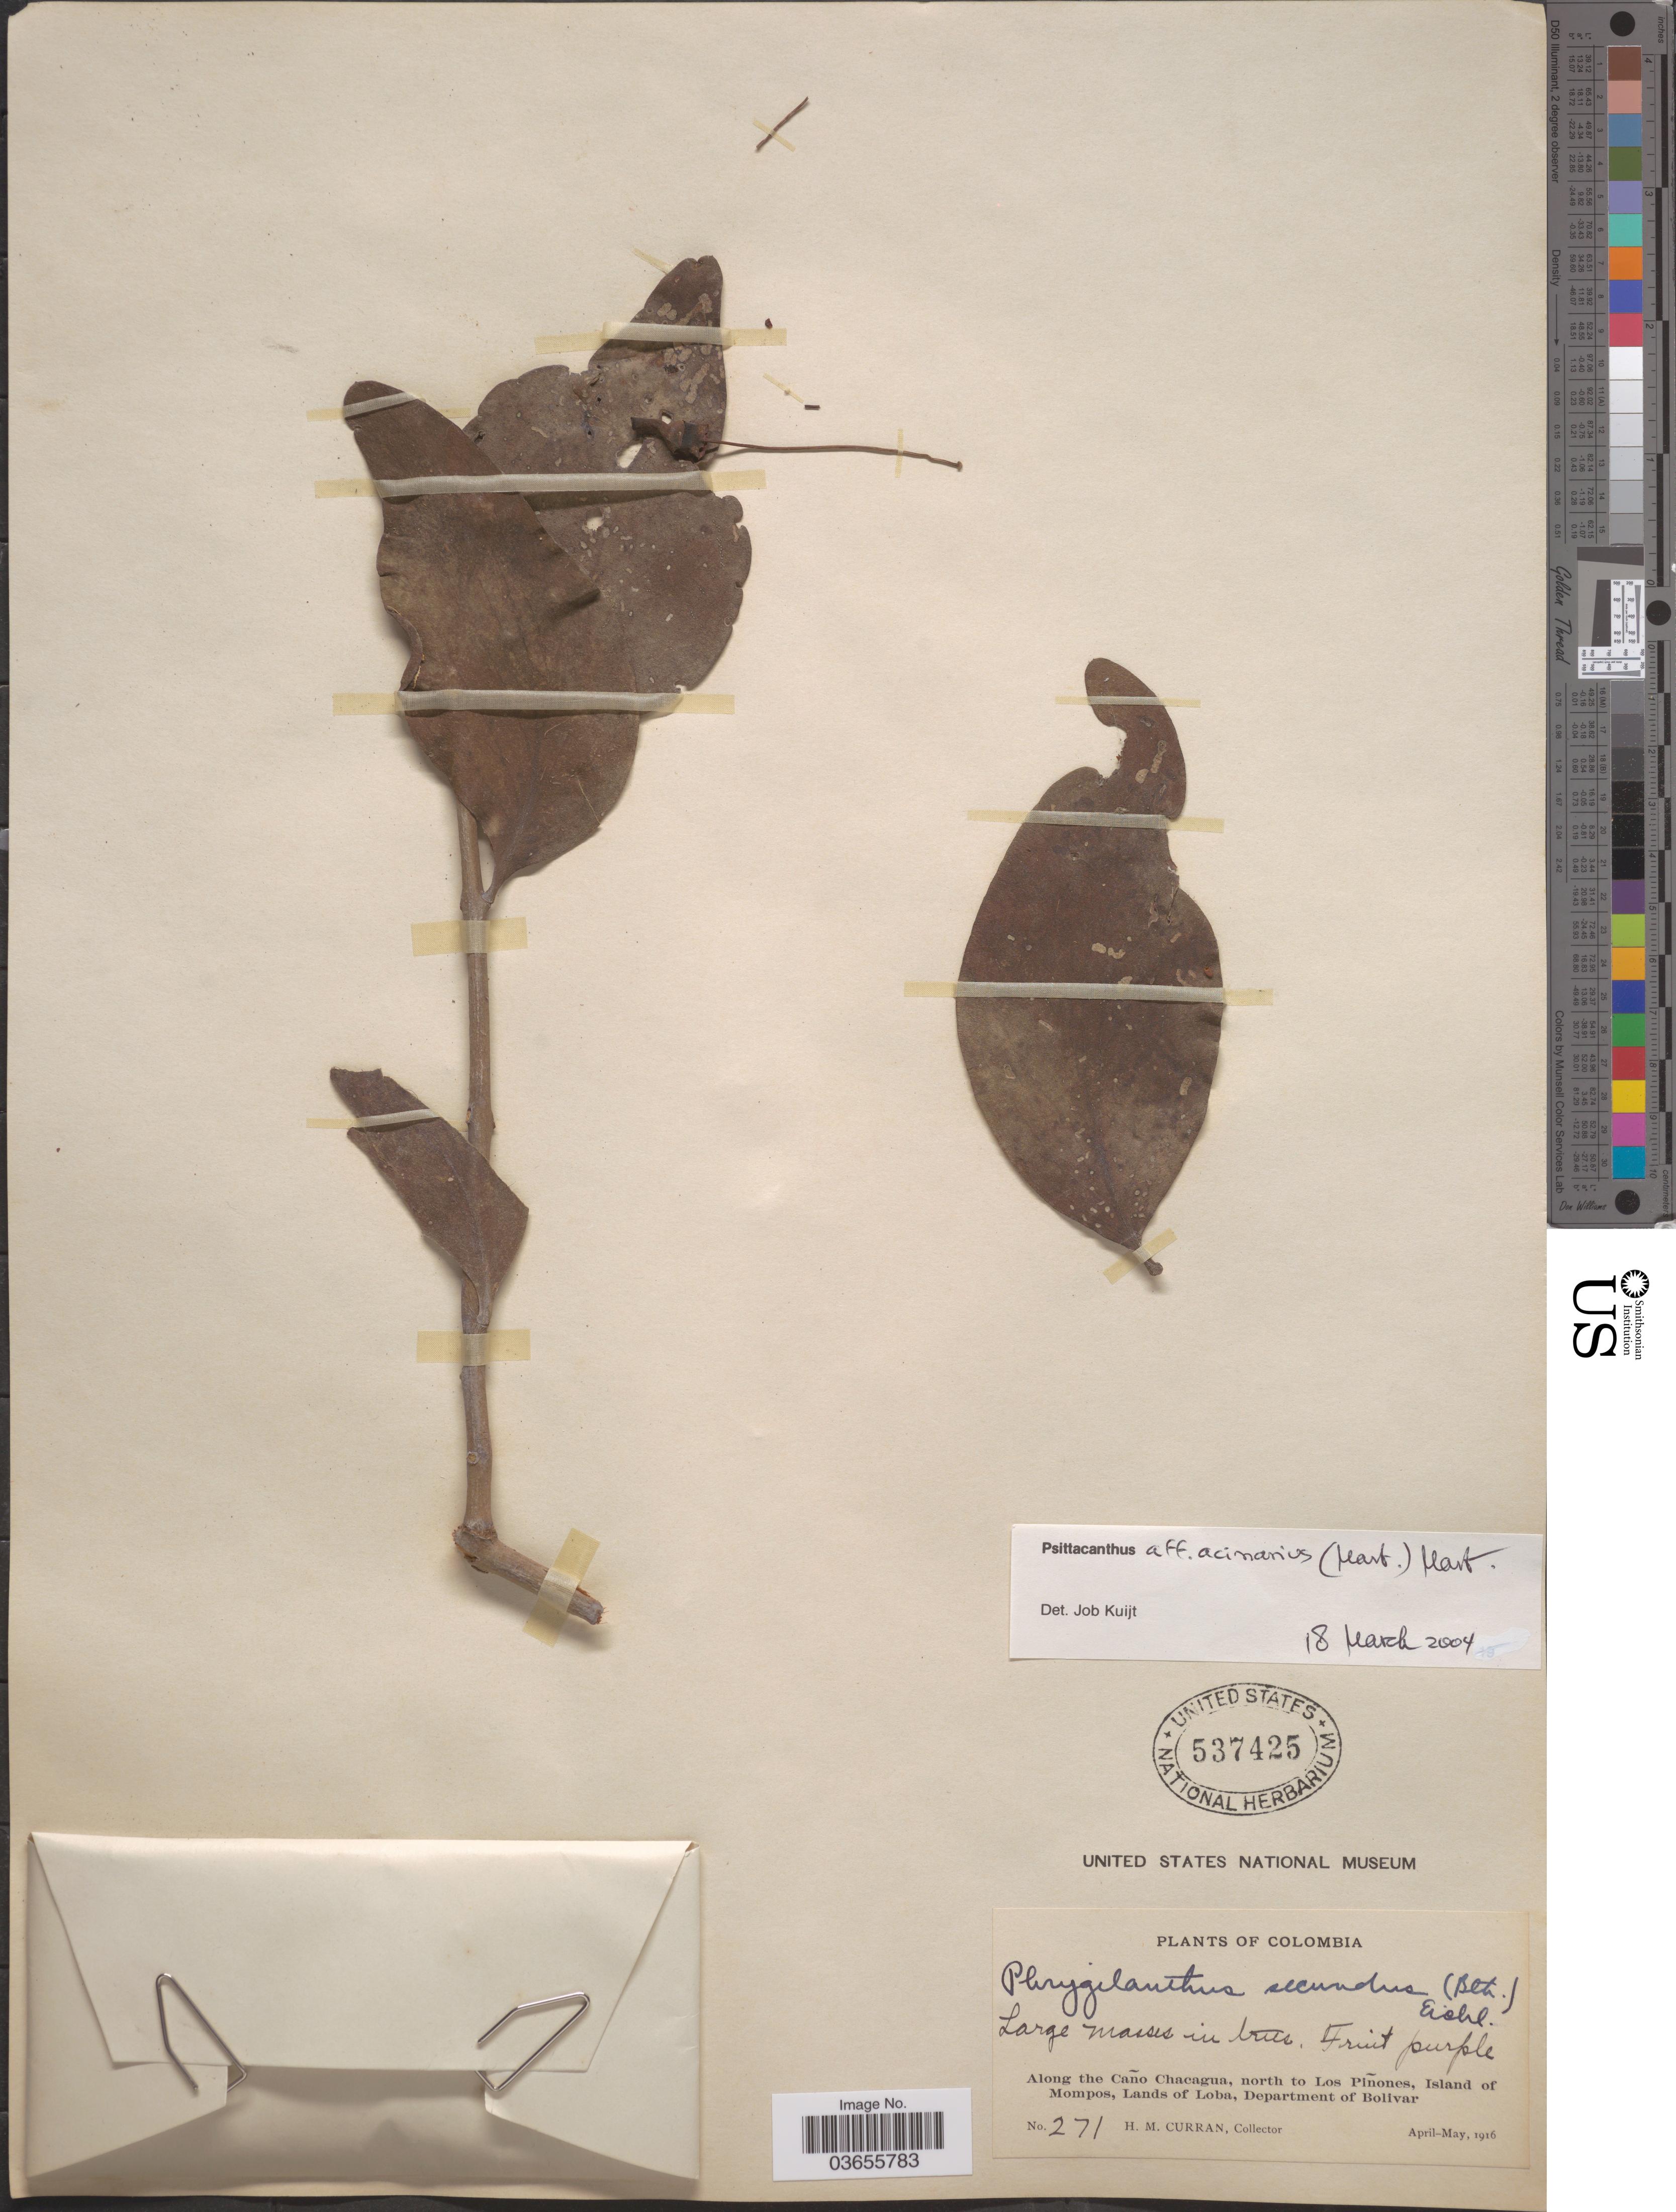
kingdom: Plantae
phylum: Tracheophyta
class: Magnoliopsida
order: Santalales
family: Loranthaceae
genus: Psittacanthus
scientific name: Psittacanthus acinarius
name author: (Mart.) Mart.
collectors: H. M. Curran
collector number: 271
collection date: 1916-04/1916-05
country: Colombia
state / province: Bolívar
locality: Along de Caño Chacagua, north to Los Piñones, Island of Mompos, Lands of Loba, Department of Bolivar.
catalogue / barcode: US 537425